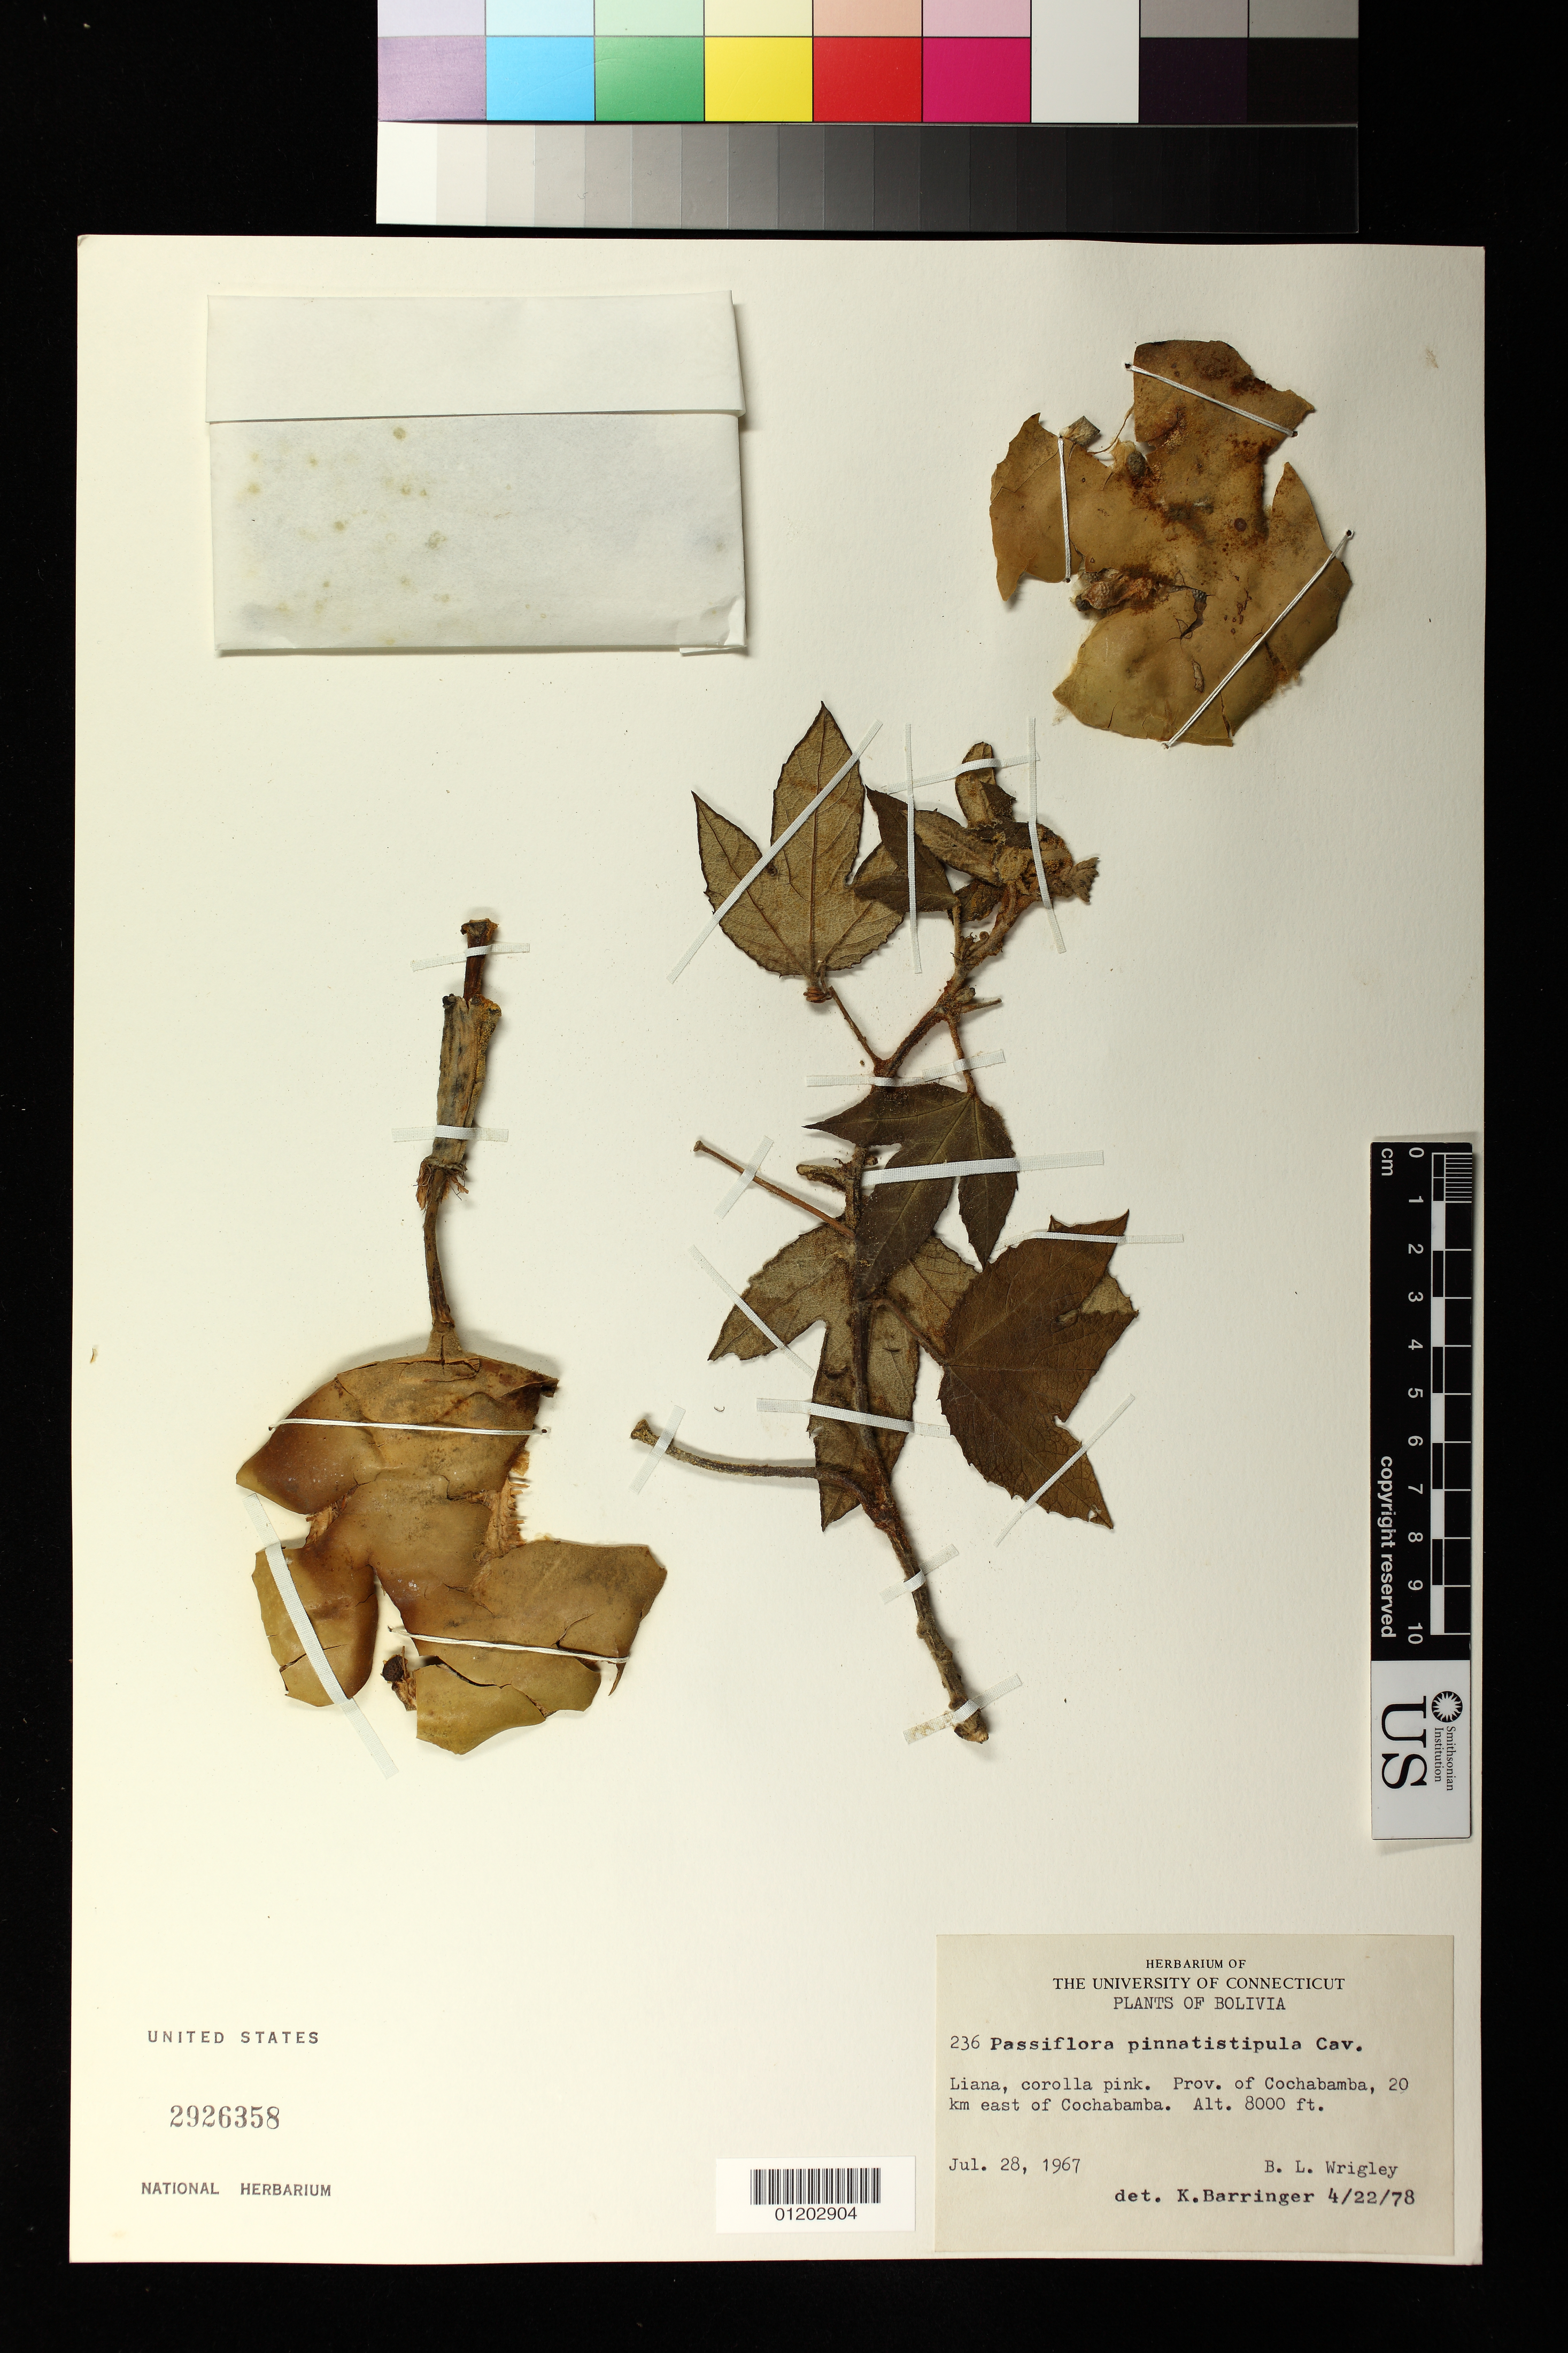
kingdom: Plantae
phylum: Tracheophyta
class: Magnoliopsida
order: Malpighiales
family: Passifloraceae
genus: Passiflora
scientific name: Passiflora pinnatistipula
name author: Cav.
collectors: B. L. Wrigley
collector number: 236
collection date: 1967-07-28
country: Bolivia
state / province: Cochabamba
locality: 20 km E of Cochabamba.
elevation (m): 2438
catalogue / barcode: US 2926358